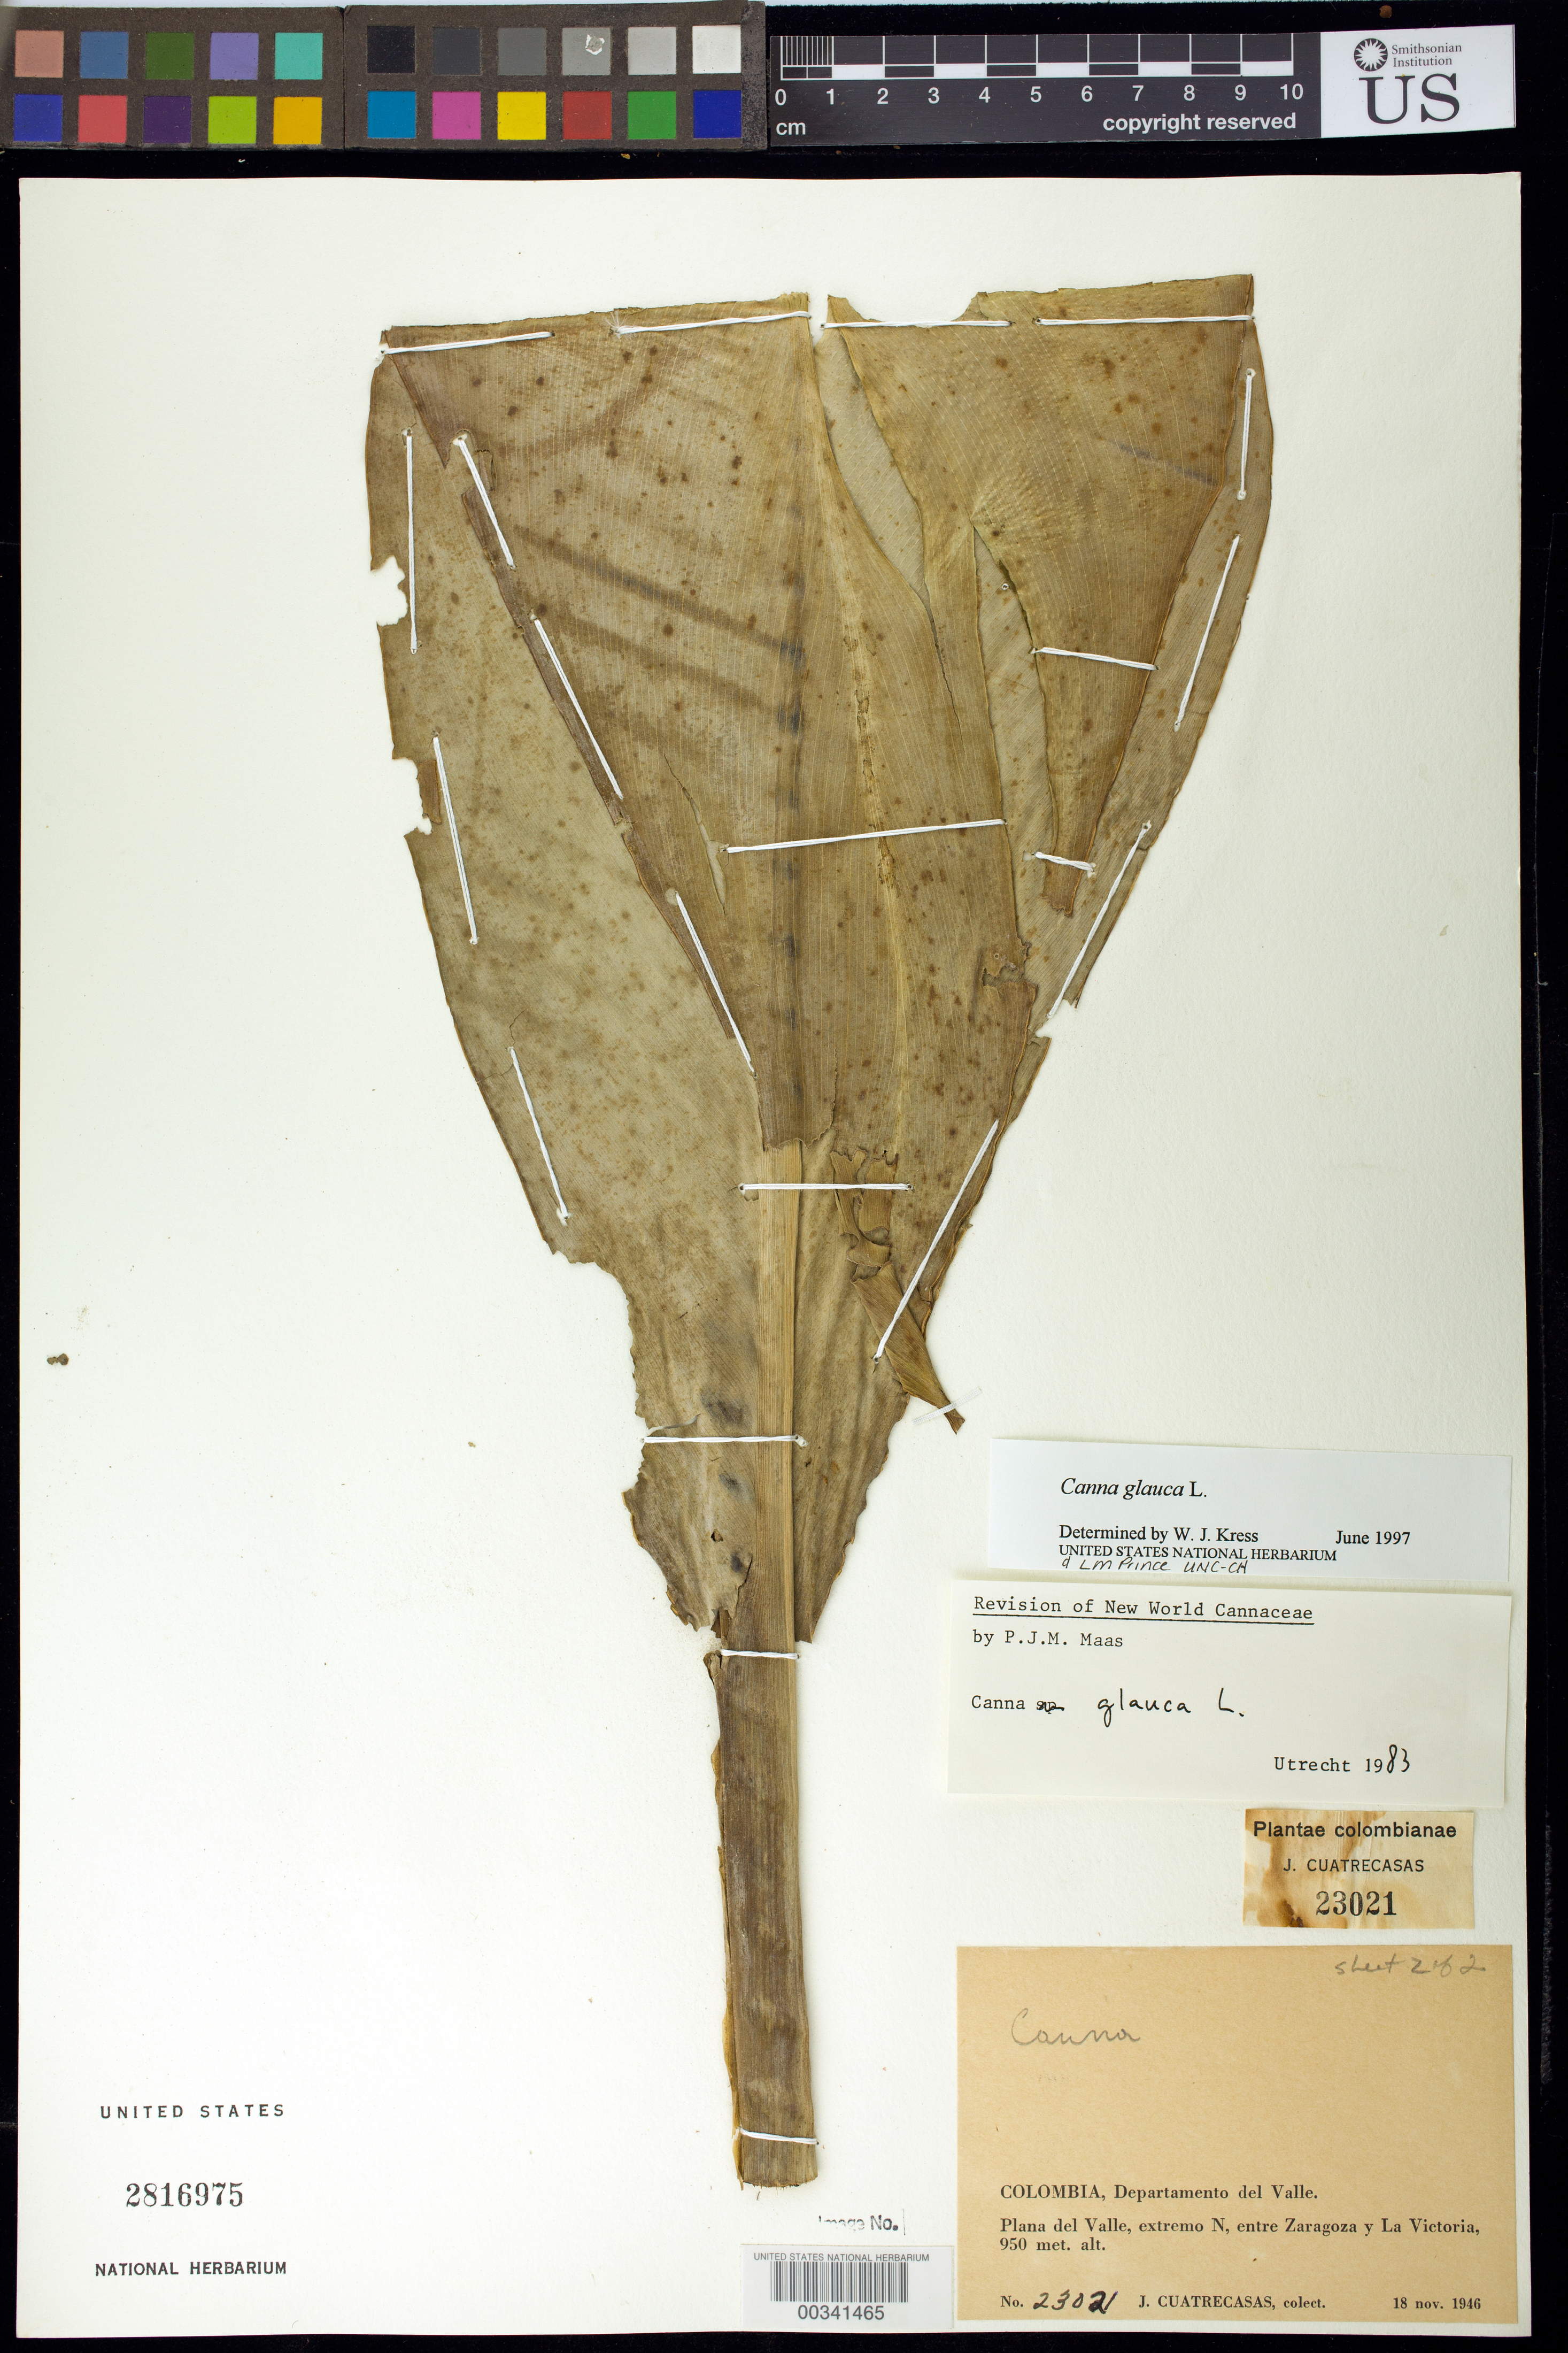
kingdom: Plantae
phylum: Tracheophyta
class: Liliopsida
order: Zingiberales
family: Cannaceae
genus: Canna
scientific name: Canna glauca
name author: L.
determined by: Segeren, W.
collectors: J. Cuatrecasas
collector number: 23021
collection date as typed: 18 Nov 1946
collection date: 1946-11-18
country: Colombia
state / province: Valle del Cauca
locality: Dept del Valle, plana del Valle, extremo n, entre Zaragoza y la Victoria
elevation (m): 950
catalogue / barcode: US 2816975